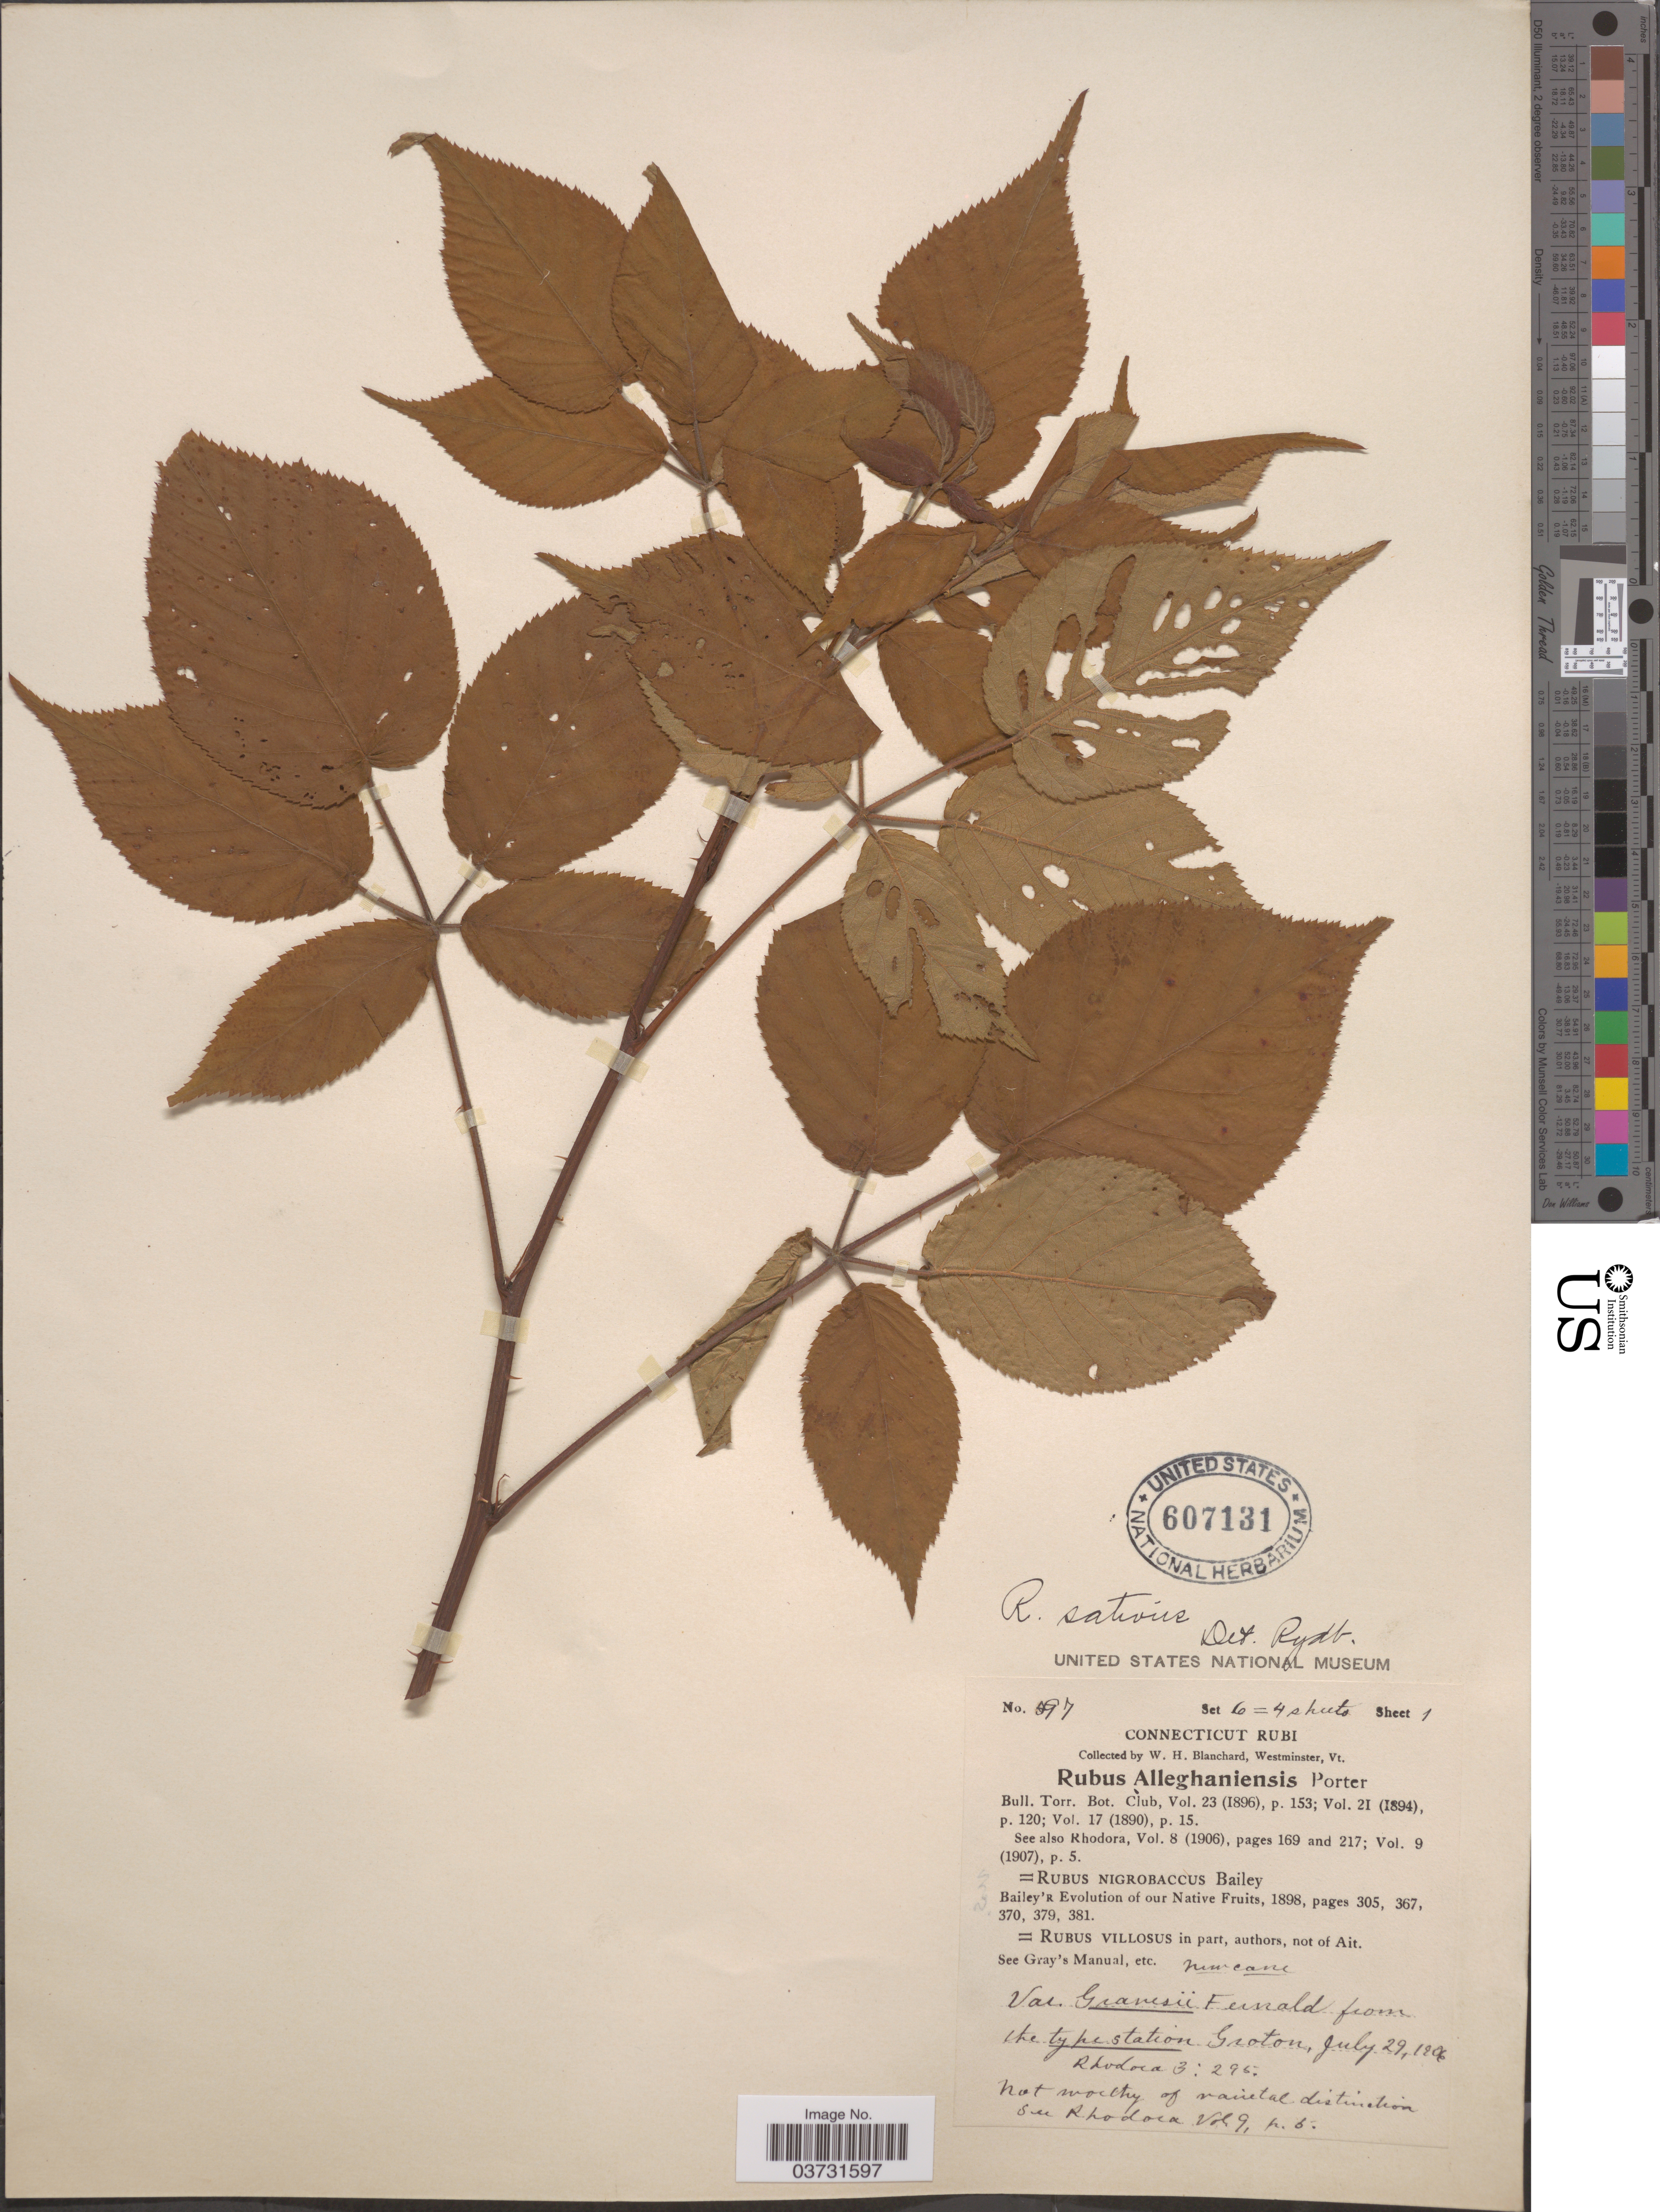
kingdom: Plantae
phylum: Tracheophyta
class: Magnoliopsida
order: Rosales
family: Rosaceae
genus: Rubus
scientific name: Rubus nigrobaccus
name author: L.H. Bailey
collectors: W. H. Blanchard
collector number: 97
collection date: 1906-07-29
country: United States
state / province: Connecticut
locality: Connecticut Rubi. The type station Groton.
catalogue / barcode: US 607131